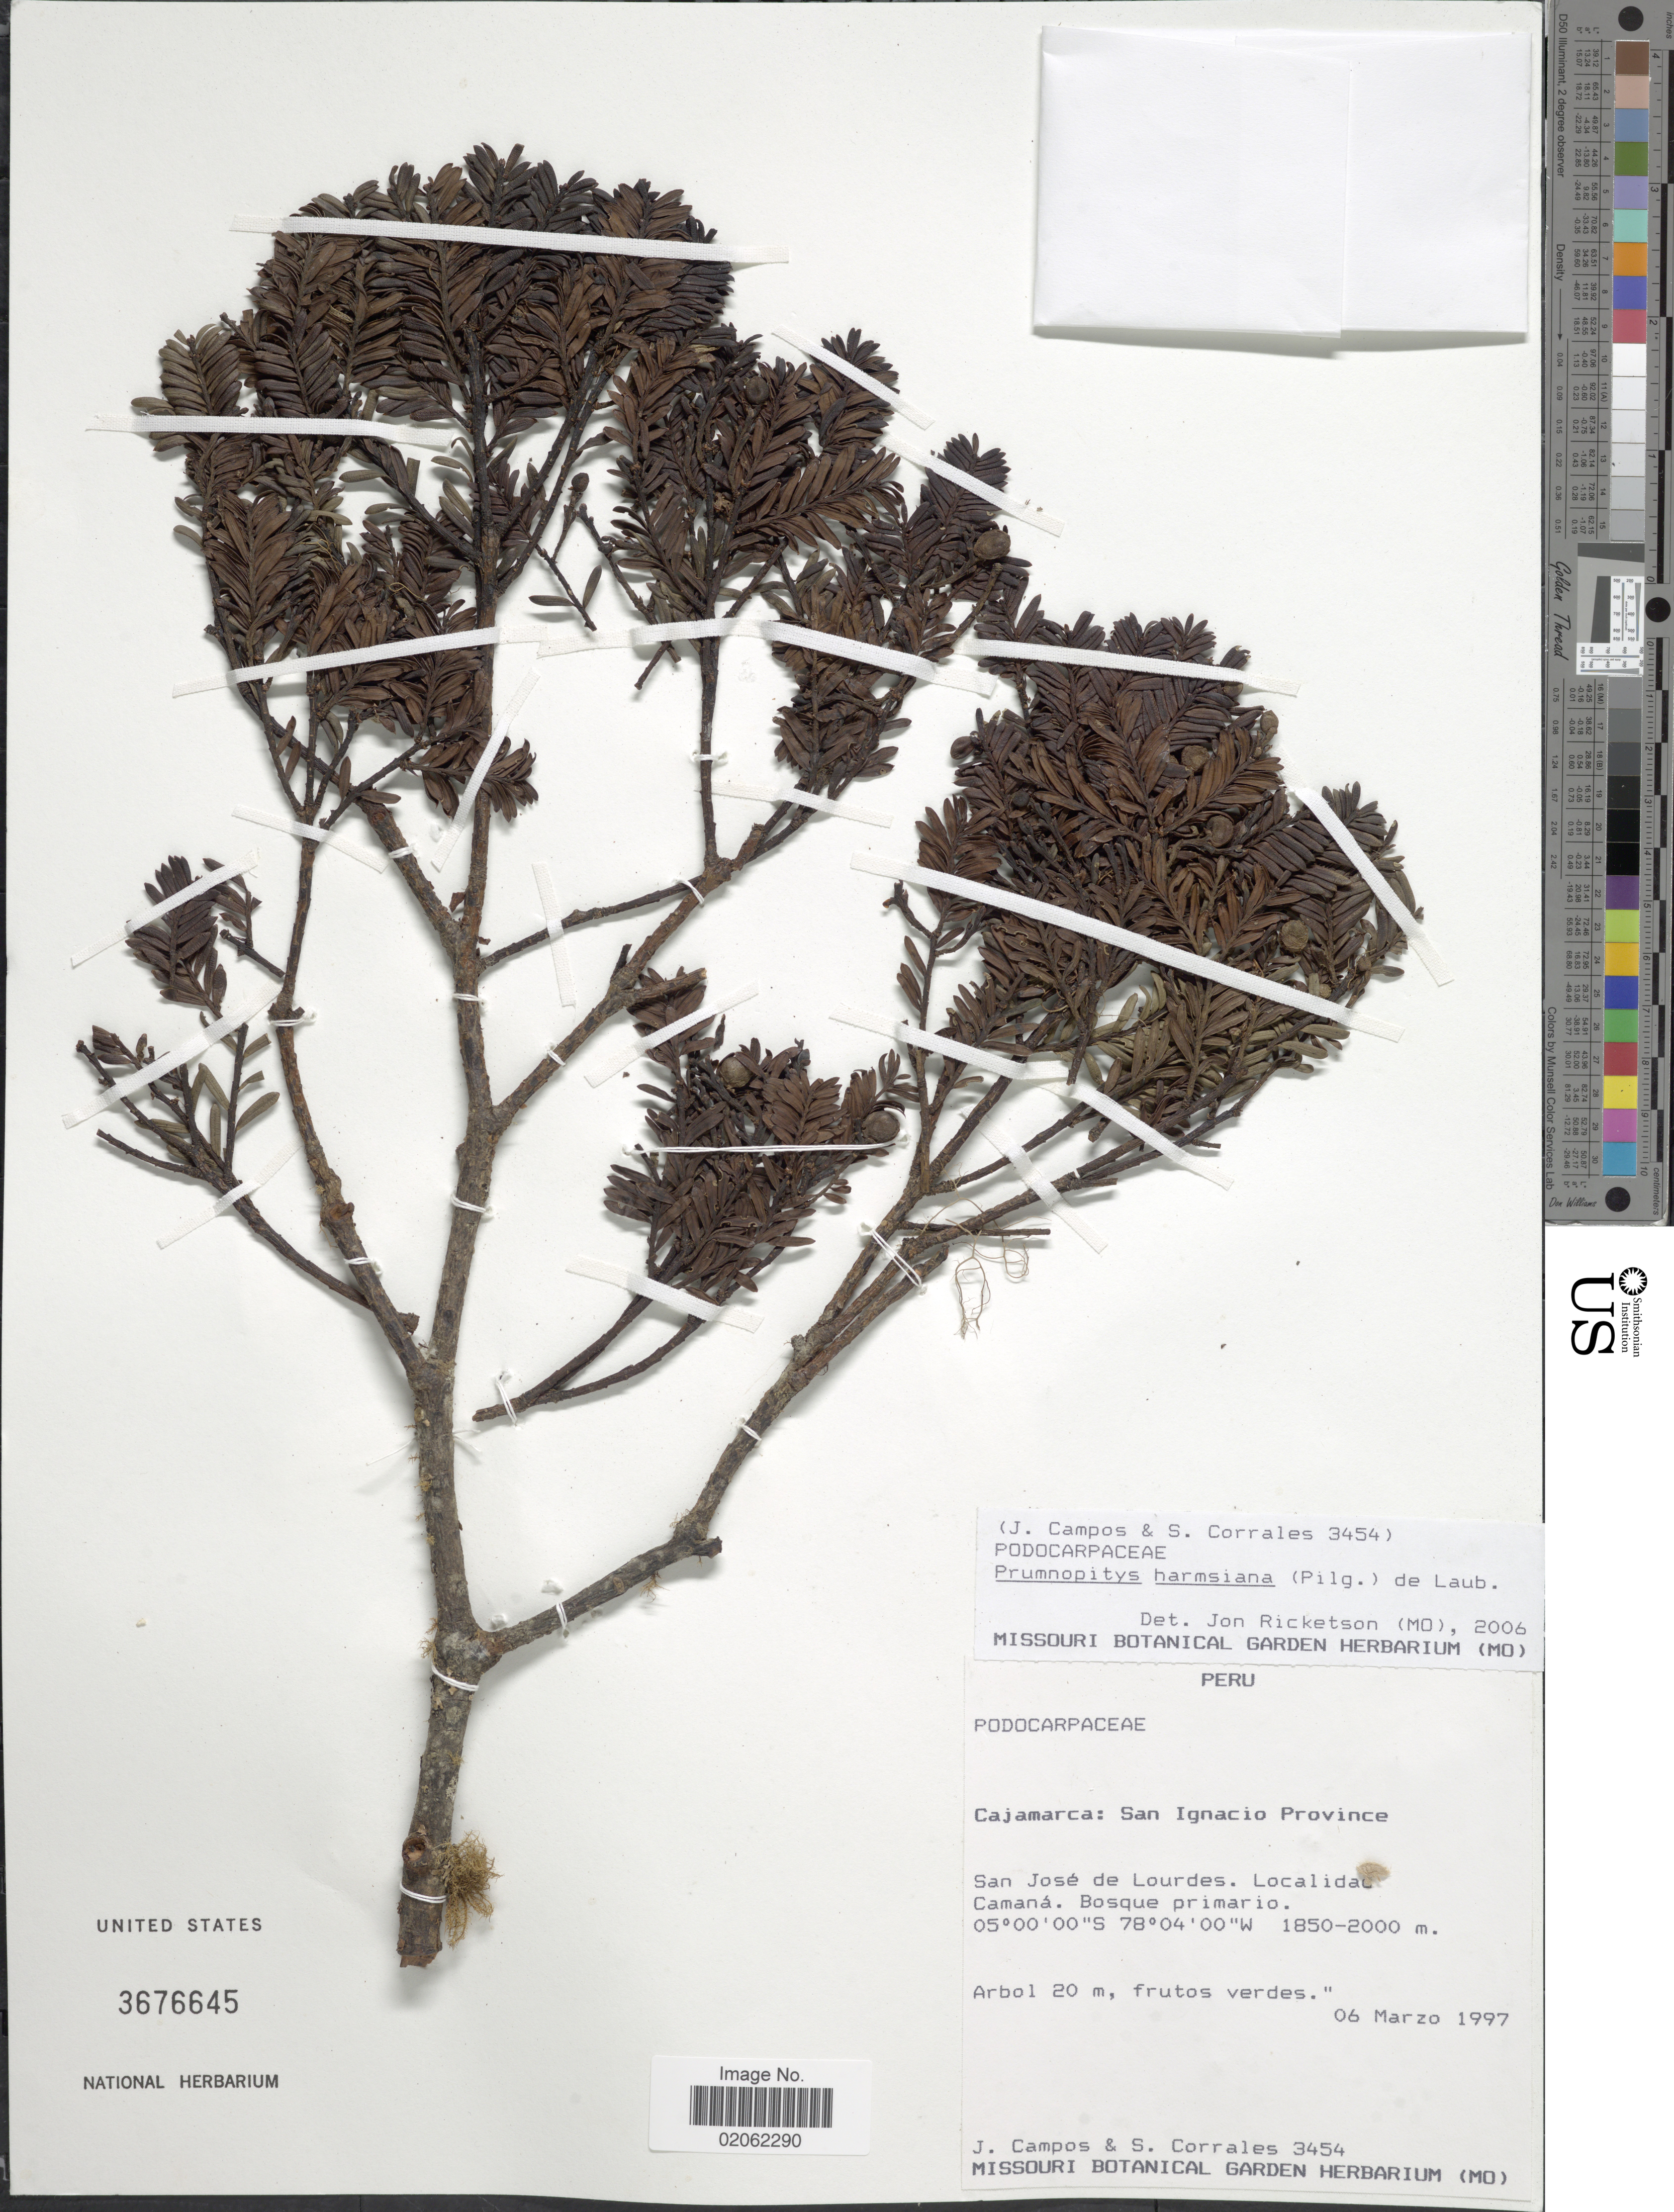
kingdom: Plantae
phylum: Tracheophyta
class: Pinopsida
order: Pinales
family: Podocarpaceae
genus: Prumnopitys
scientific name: Prumnopitys harmsiana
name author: (Pilg.) de Laub.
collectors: J. Campos & S. Corrales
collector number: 2454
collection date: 1997-03-06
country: Peru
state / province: Cajamarca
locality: San Ignacio Province, San José de Lourdes. Localidad Camaná. Bosque primario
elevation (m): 1850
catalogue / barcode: US 3676645